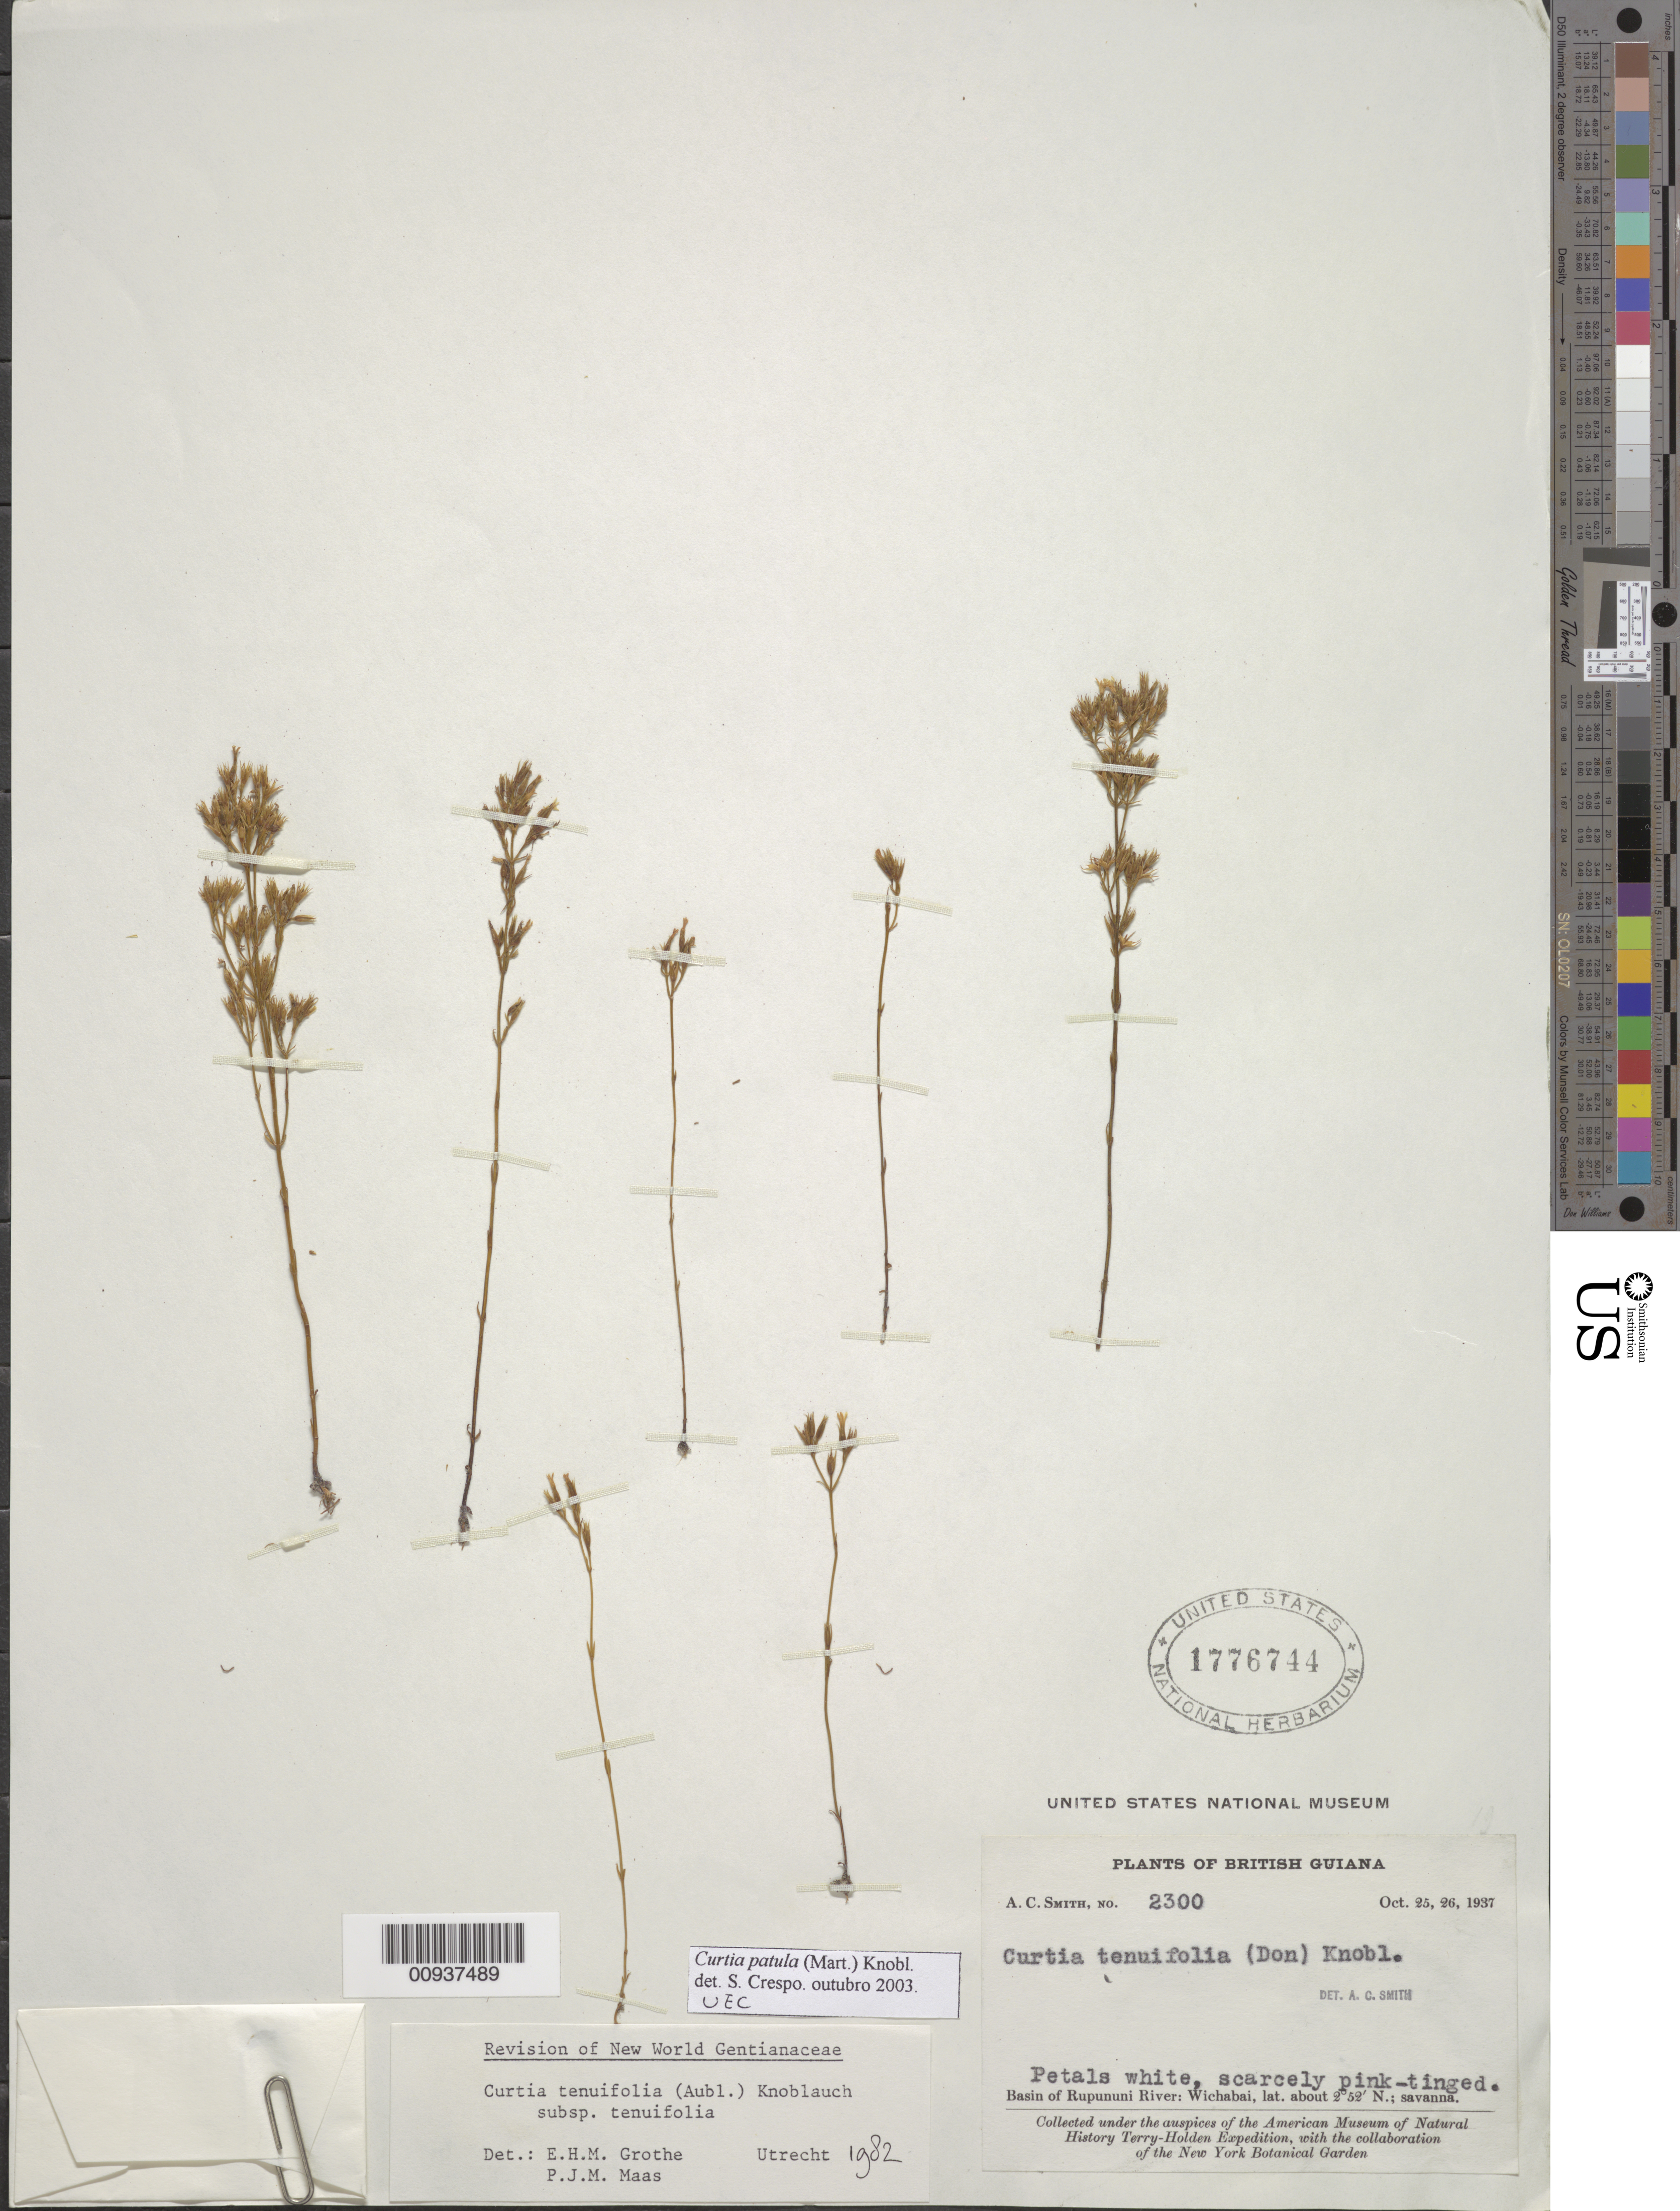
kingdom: Plantae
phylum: Tracheophyta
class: Magnoliopsida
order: Gentianales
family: Gentianaceae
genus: Curtia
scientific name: Curtia patula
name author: (Mart.) Knobl.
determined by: Crespo, Susana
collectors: A. C. Smith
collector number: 2300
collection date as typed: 25-Oct-37 to 26-Oct-37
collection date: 1937-10-25/1937-10-26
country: Guyana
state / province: U. Takutu-U. Essequibo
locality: Wichabai, Rupununi River basin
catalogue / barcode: US 1776744